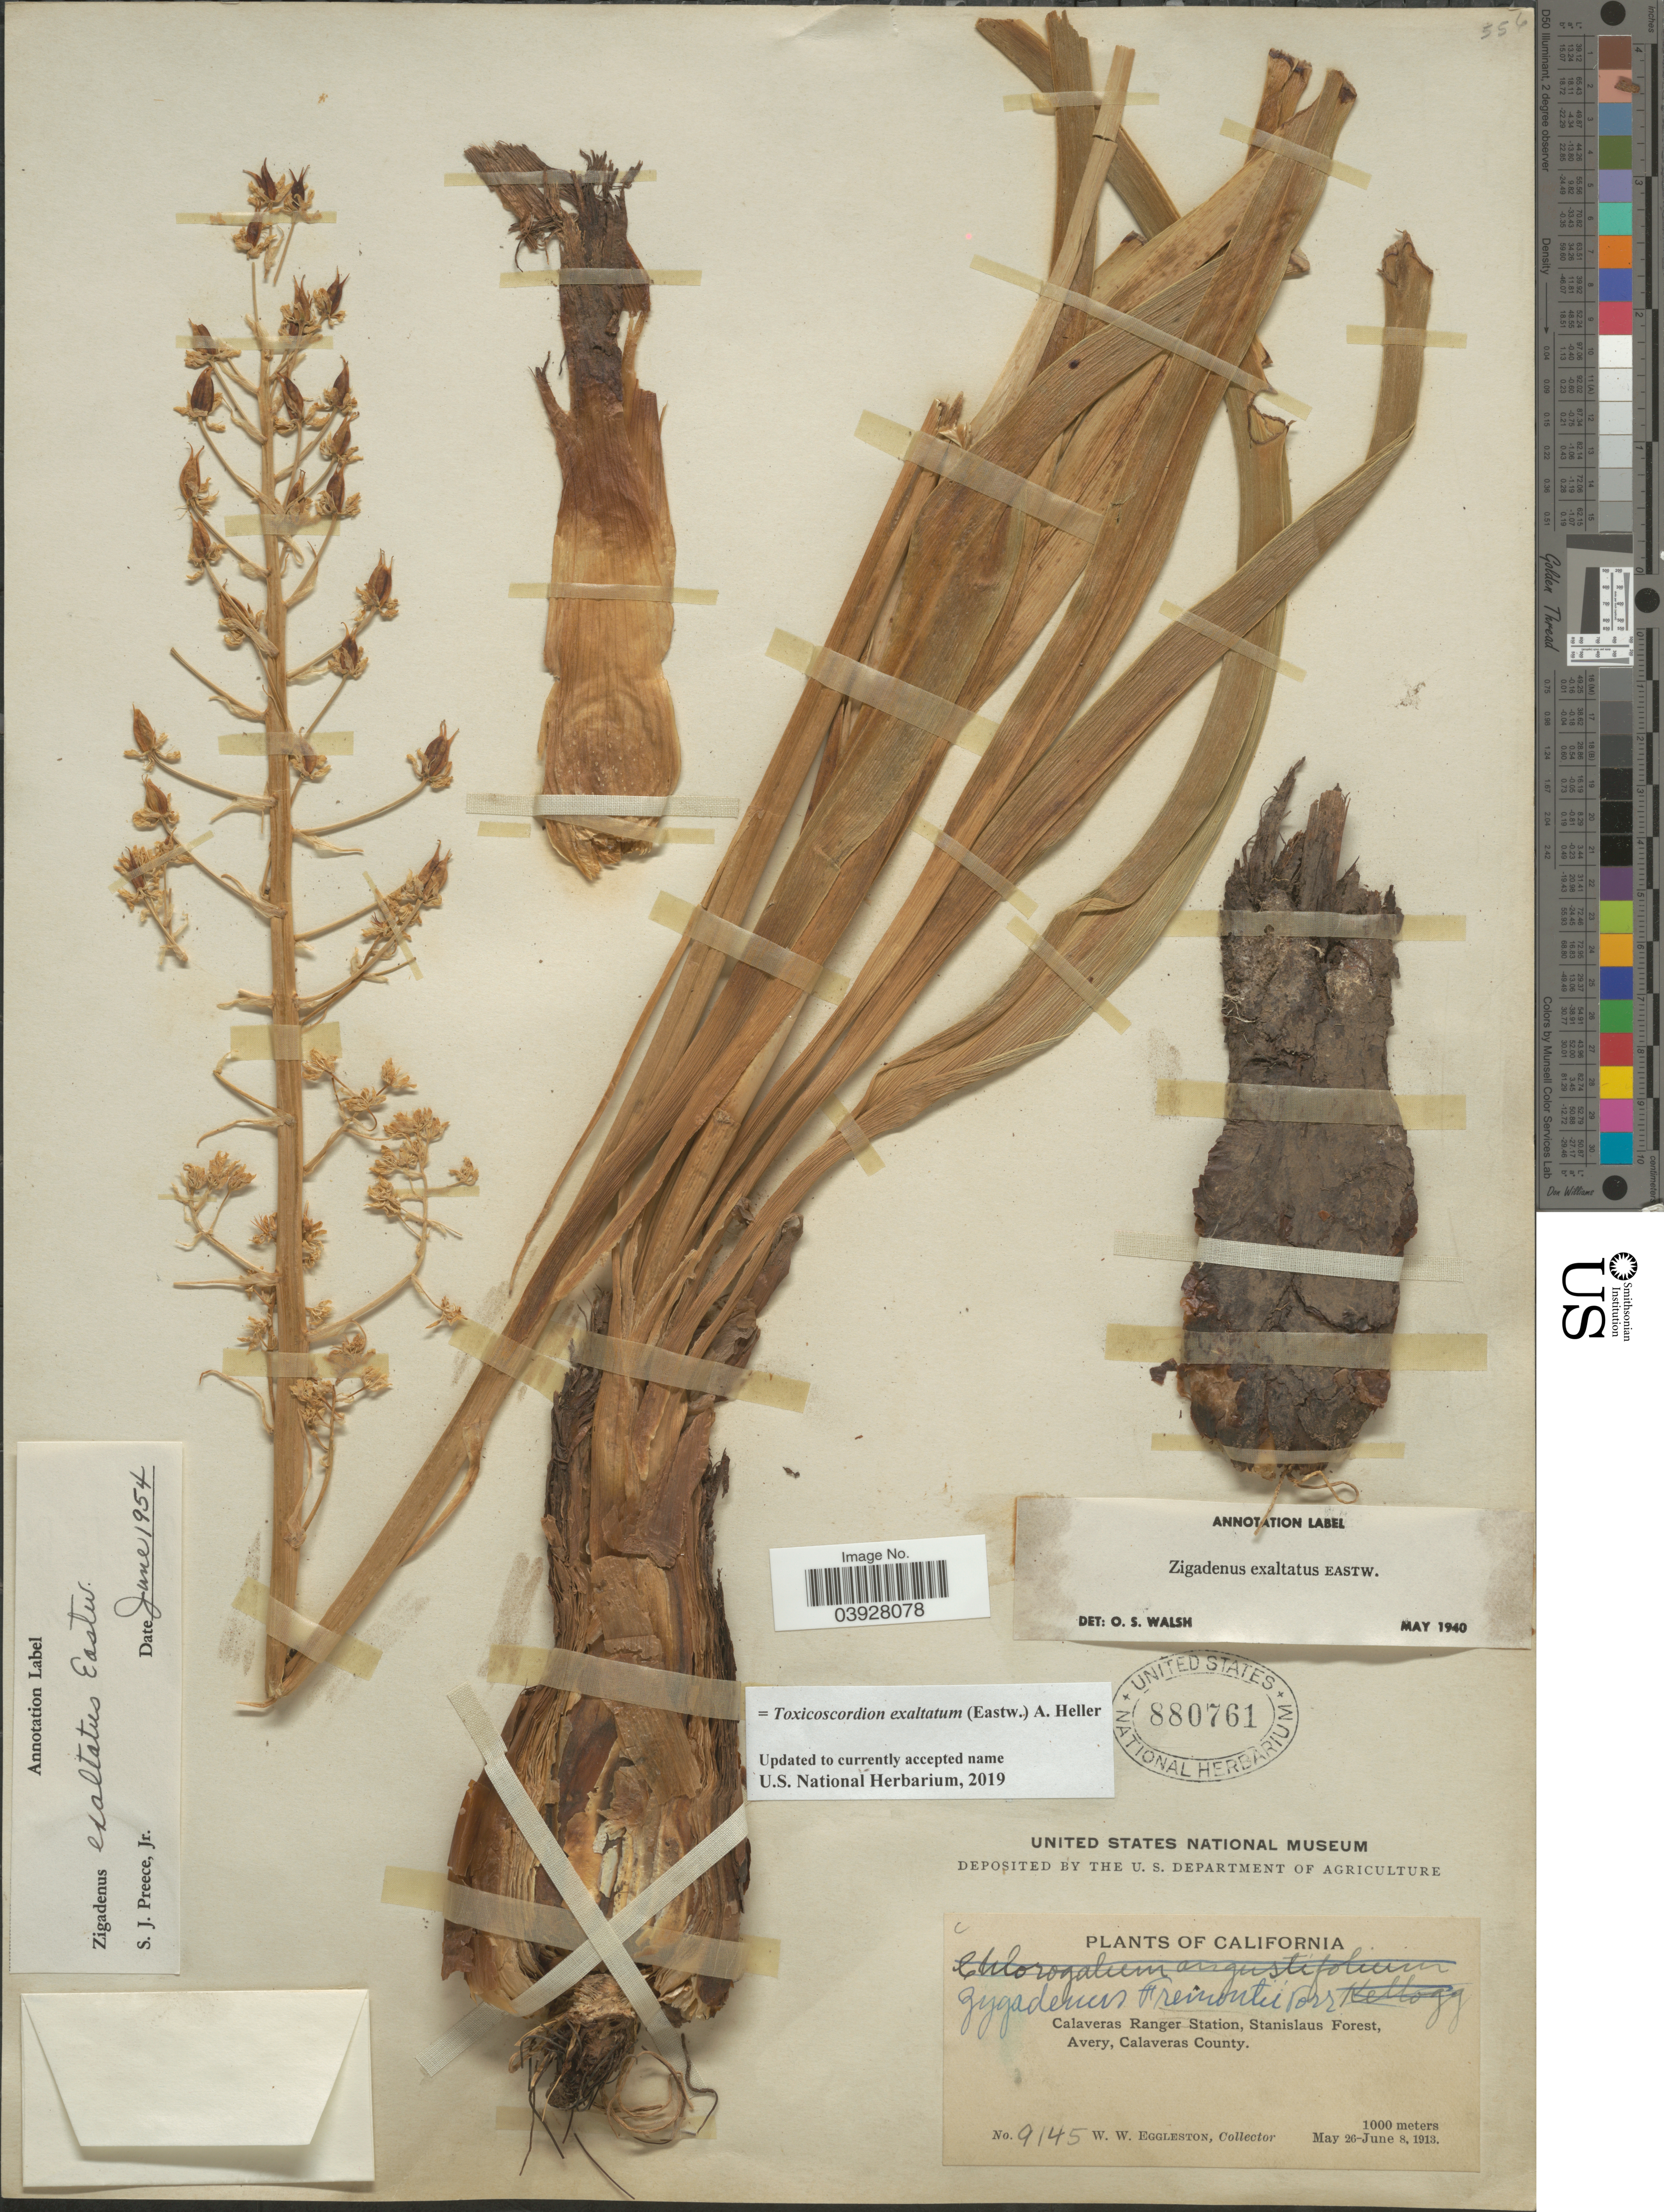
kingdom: Plantae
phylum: Tracheophyta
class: Liliopsida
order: Liliales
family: Melanthiaceae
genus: Toxicoscordion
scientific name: Toxicoscordion exaltatum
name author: (Eastw.) A. Heller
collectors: W. W. Eggleston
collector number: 9145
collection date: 1913-05-26/1913-06-08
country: United States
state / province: California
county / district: Calaveras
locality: Calaveras Ranger Station, Stanislaus Forest, Avery, Calaveras County.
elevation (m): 1000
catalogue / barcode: US 880761